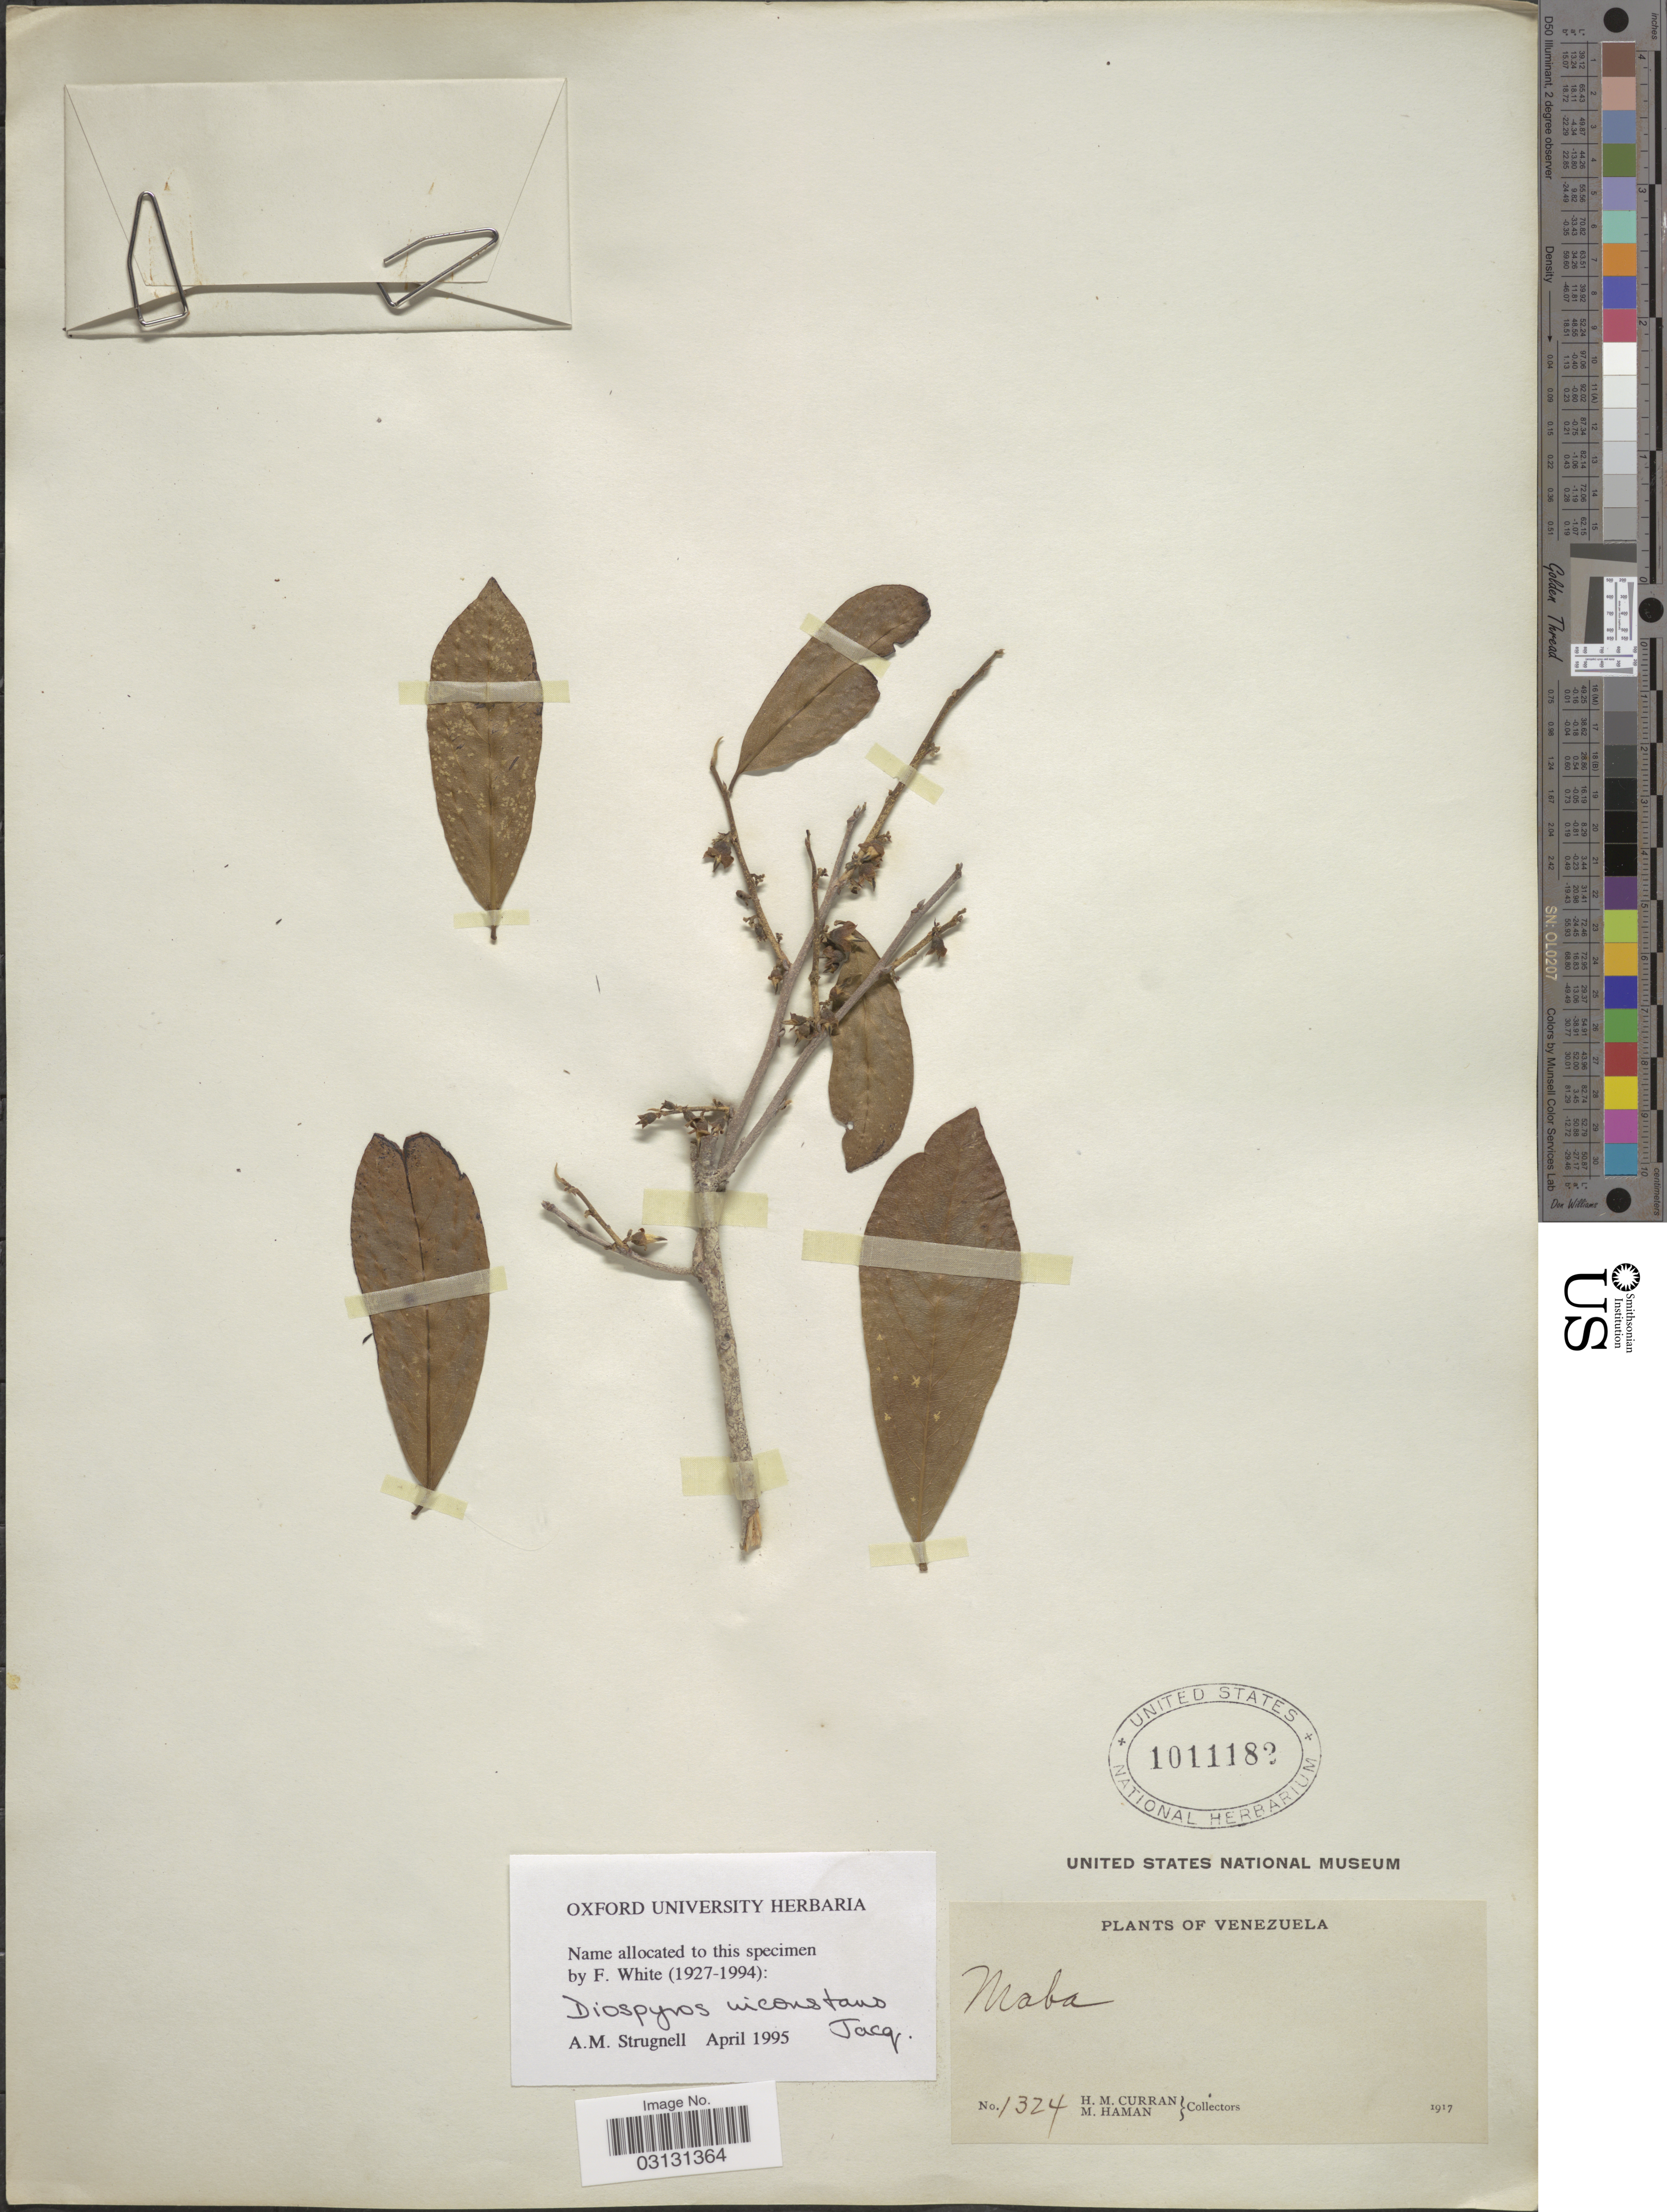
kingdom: Plantae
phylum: Tracheophyta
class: Magnoliopsida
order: Ericales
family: Ebenaceae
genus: Diospyros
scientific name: Diospyros inconstans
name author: Jacq.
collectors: H. M. Curran & M. Haman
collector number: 1324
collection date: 1917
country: Venezuela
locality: Maba. [unsure placement]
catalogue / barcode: US 1011182